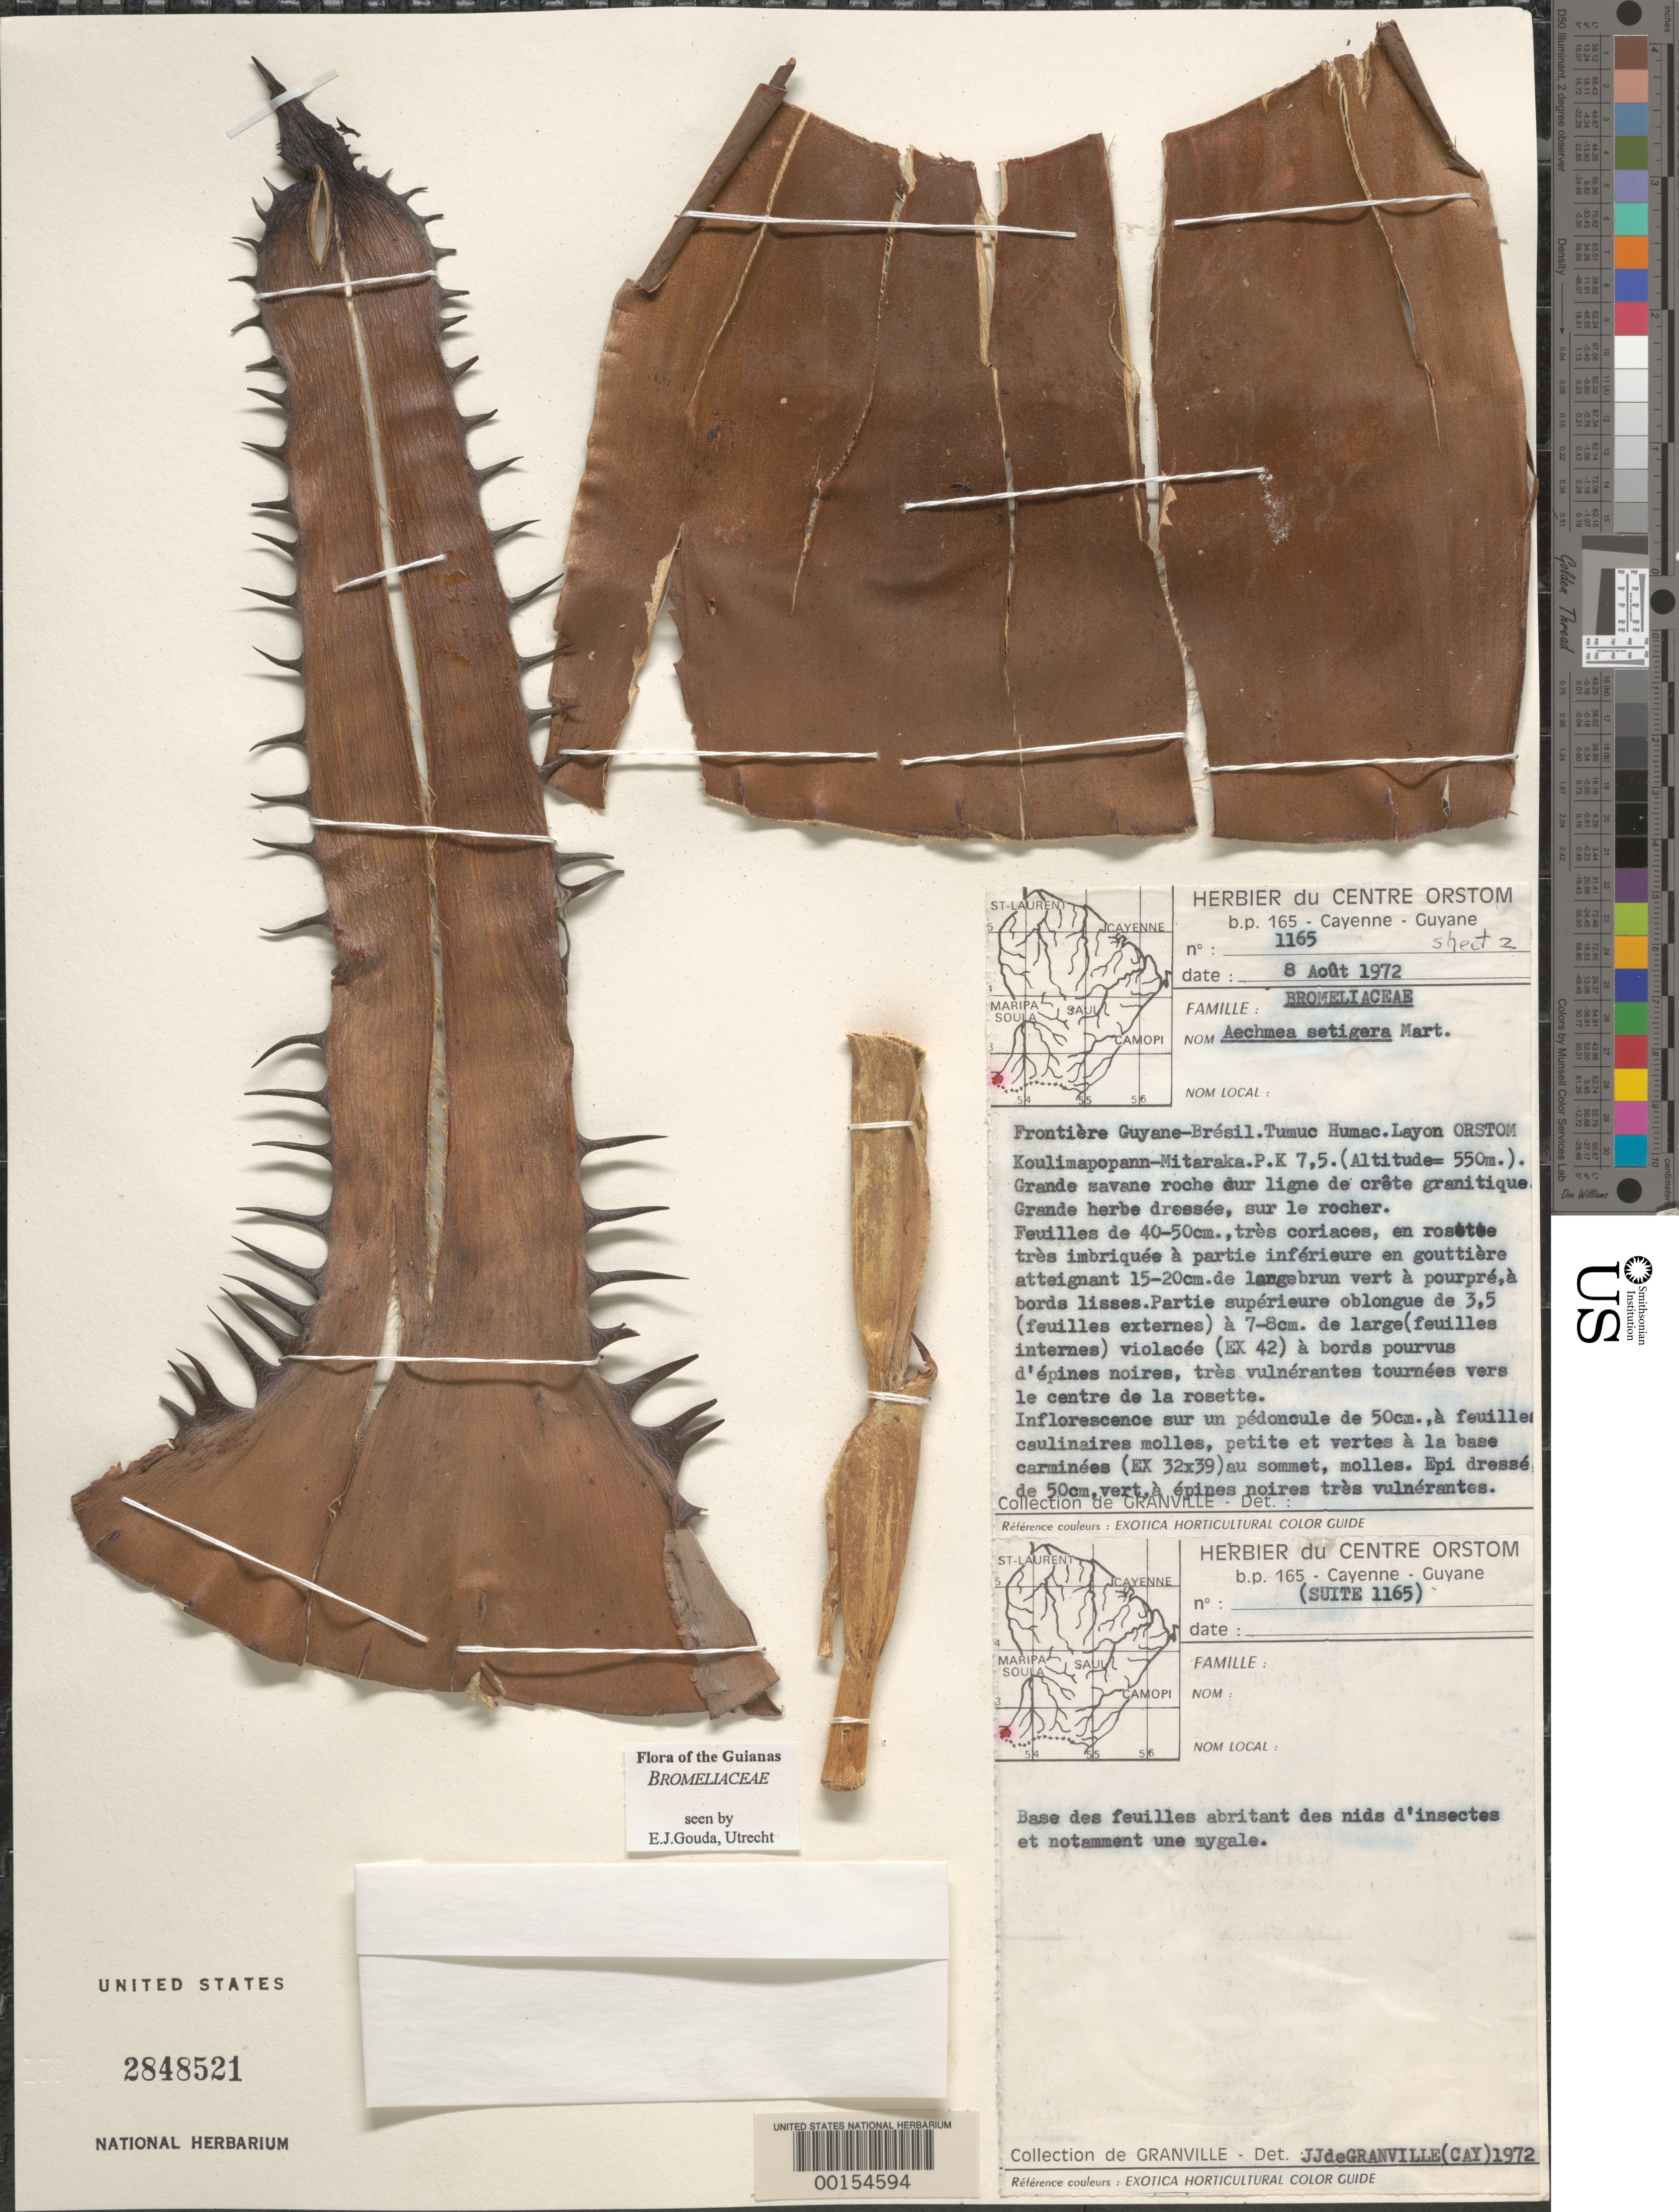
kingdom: Plantae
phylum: Tracheophyta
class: Liliopsida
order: Poales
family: Bromeliaceae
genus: Aechmea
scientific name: Aechmea setigera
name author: Mart. ex Schult. & Schult. f.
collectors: de Granville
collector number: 1165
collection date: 1972-08-08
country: French Guiana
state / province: Cayenne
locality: Frontière Guyane-Brésil. Tumuc Humac. Layon ORSTOM Koulimapopann-Mitaraka. P.K 7.5.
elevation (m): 550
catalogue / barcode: US 2848521